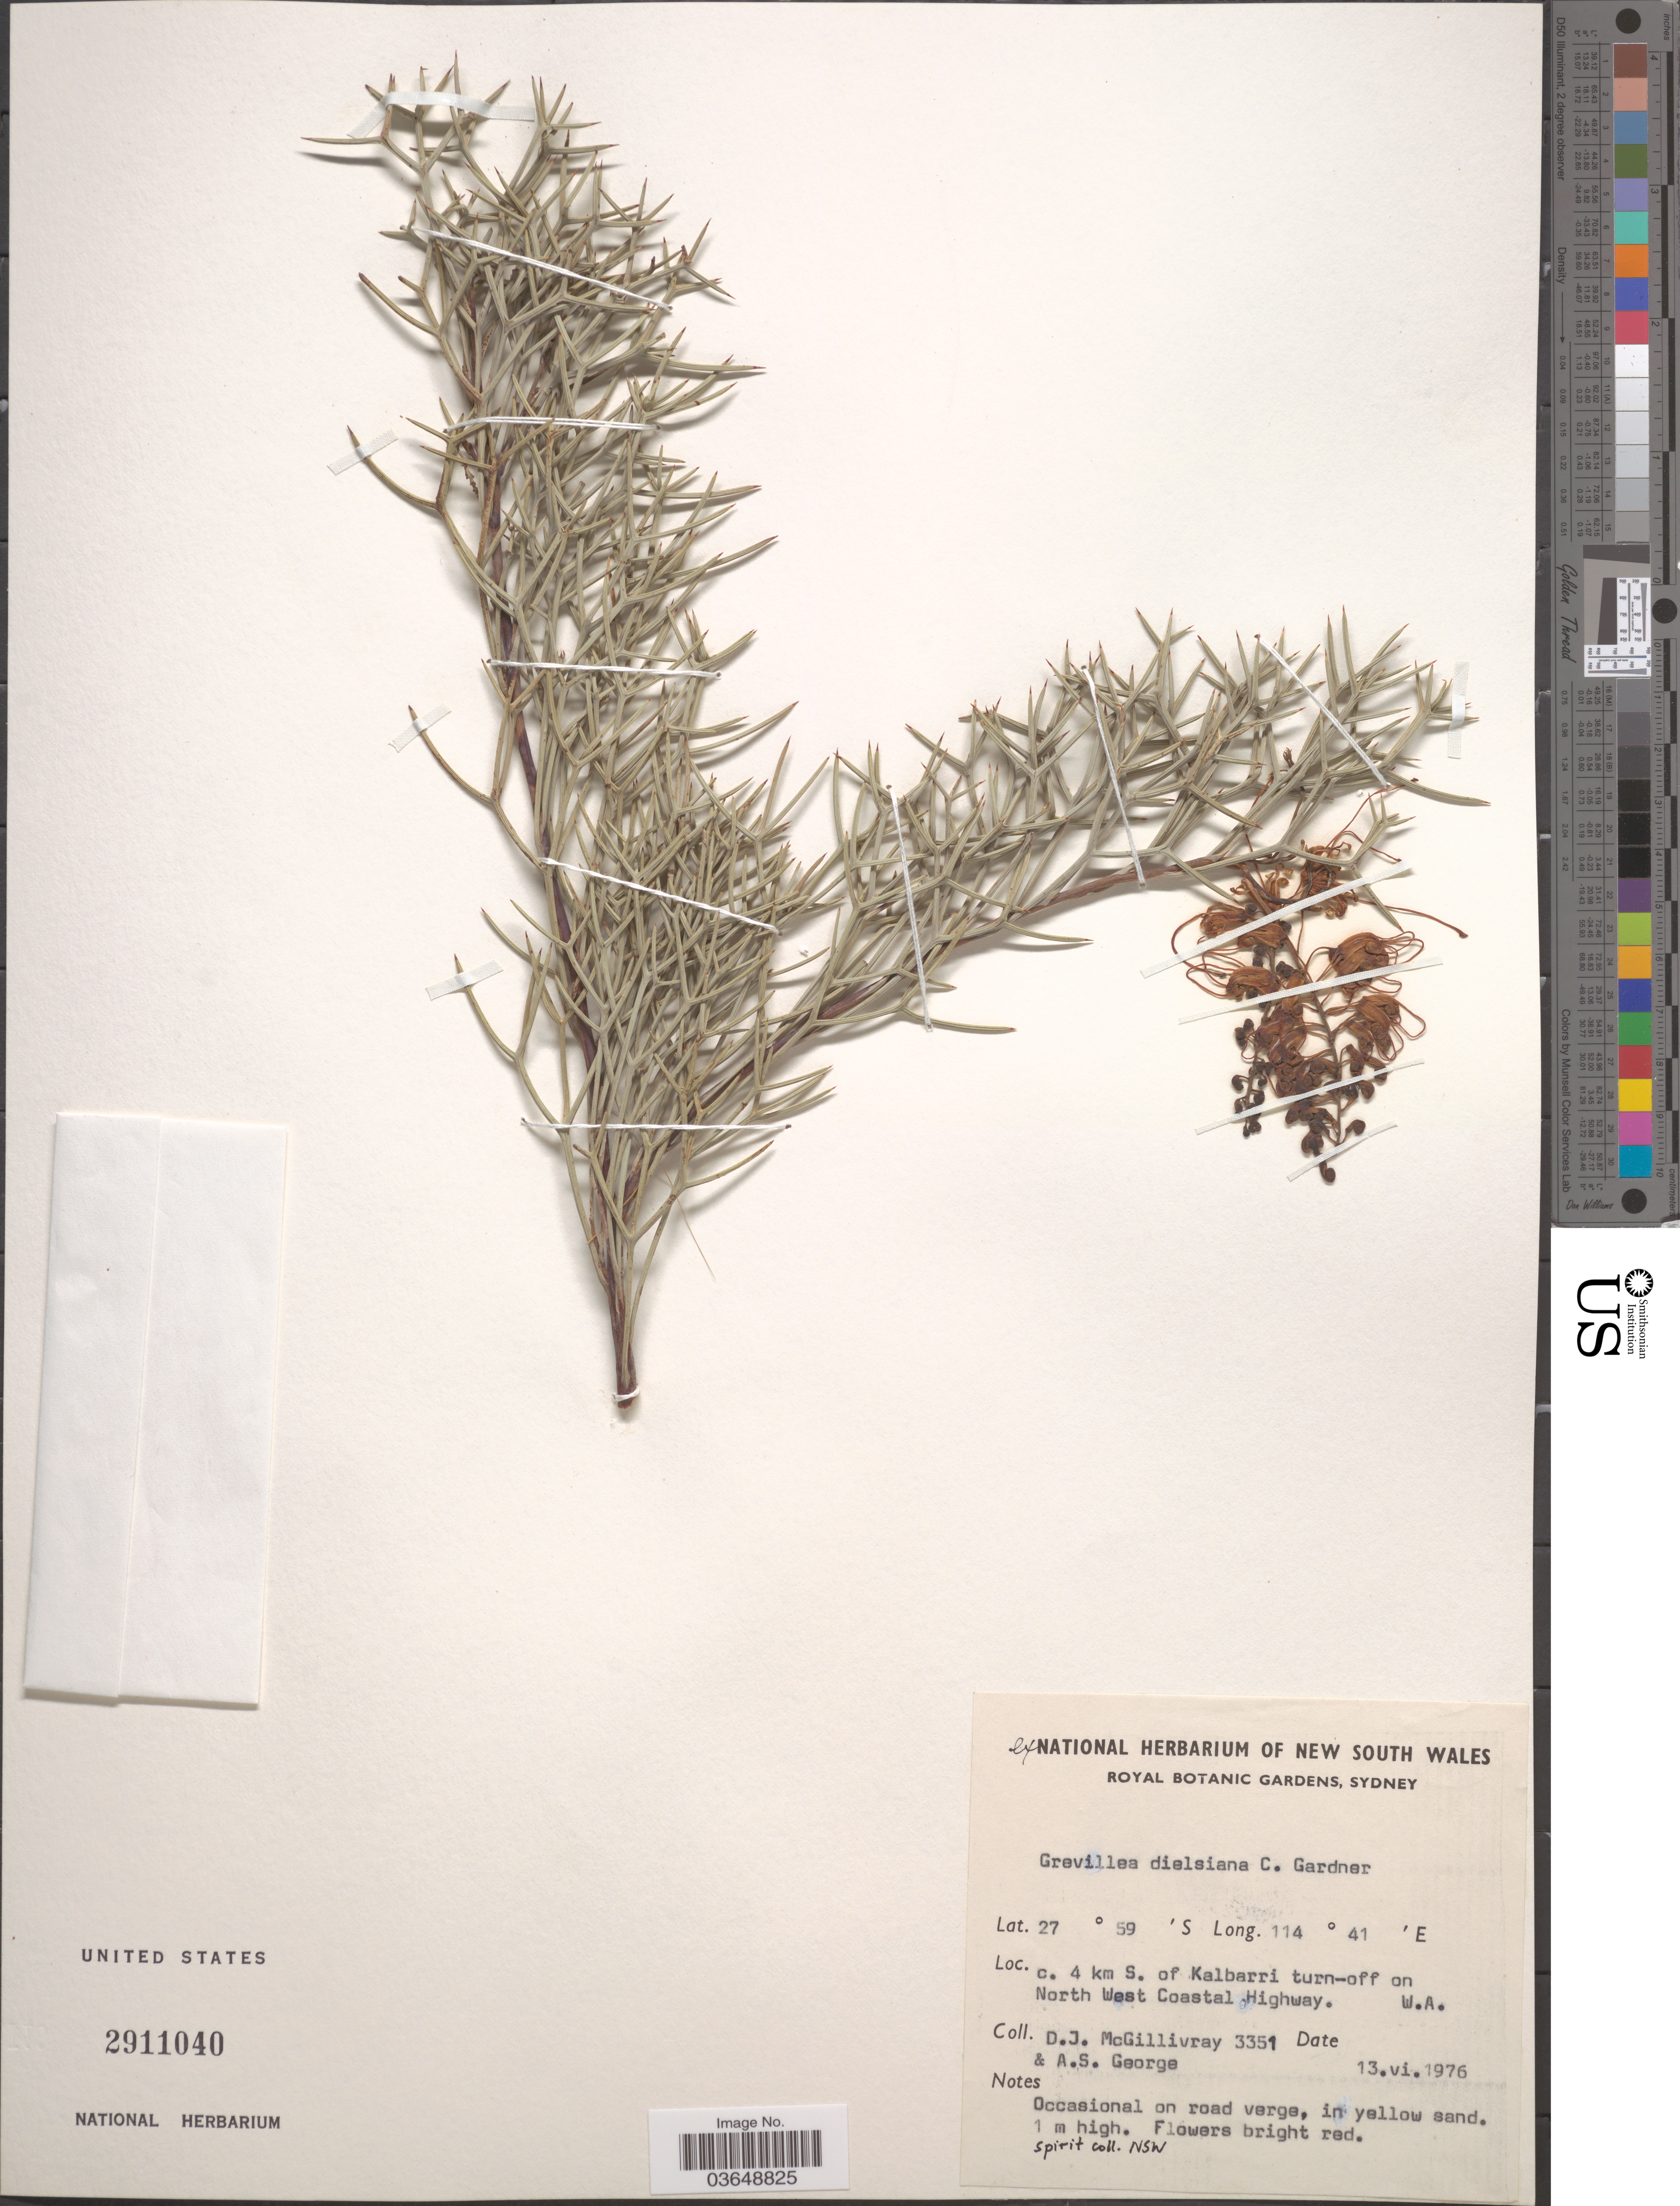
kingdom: Plantae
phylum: Tracheophyta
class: Magnoliopsida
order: Proteales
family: Proteaceae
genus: Grevillea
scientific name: Grevillea dielsiana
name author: C.A. Gardner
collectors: D. J. McGillivray & A. S. George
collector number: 3351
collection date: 1976-06-13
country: Australia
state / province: Western Australia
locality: C. 4 km S. of Kalbarri turn-off on North West Coastal Highway.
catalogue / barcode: US 2911040